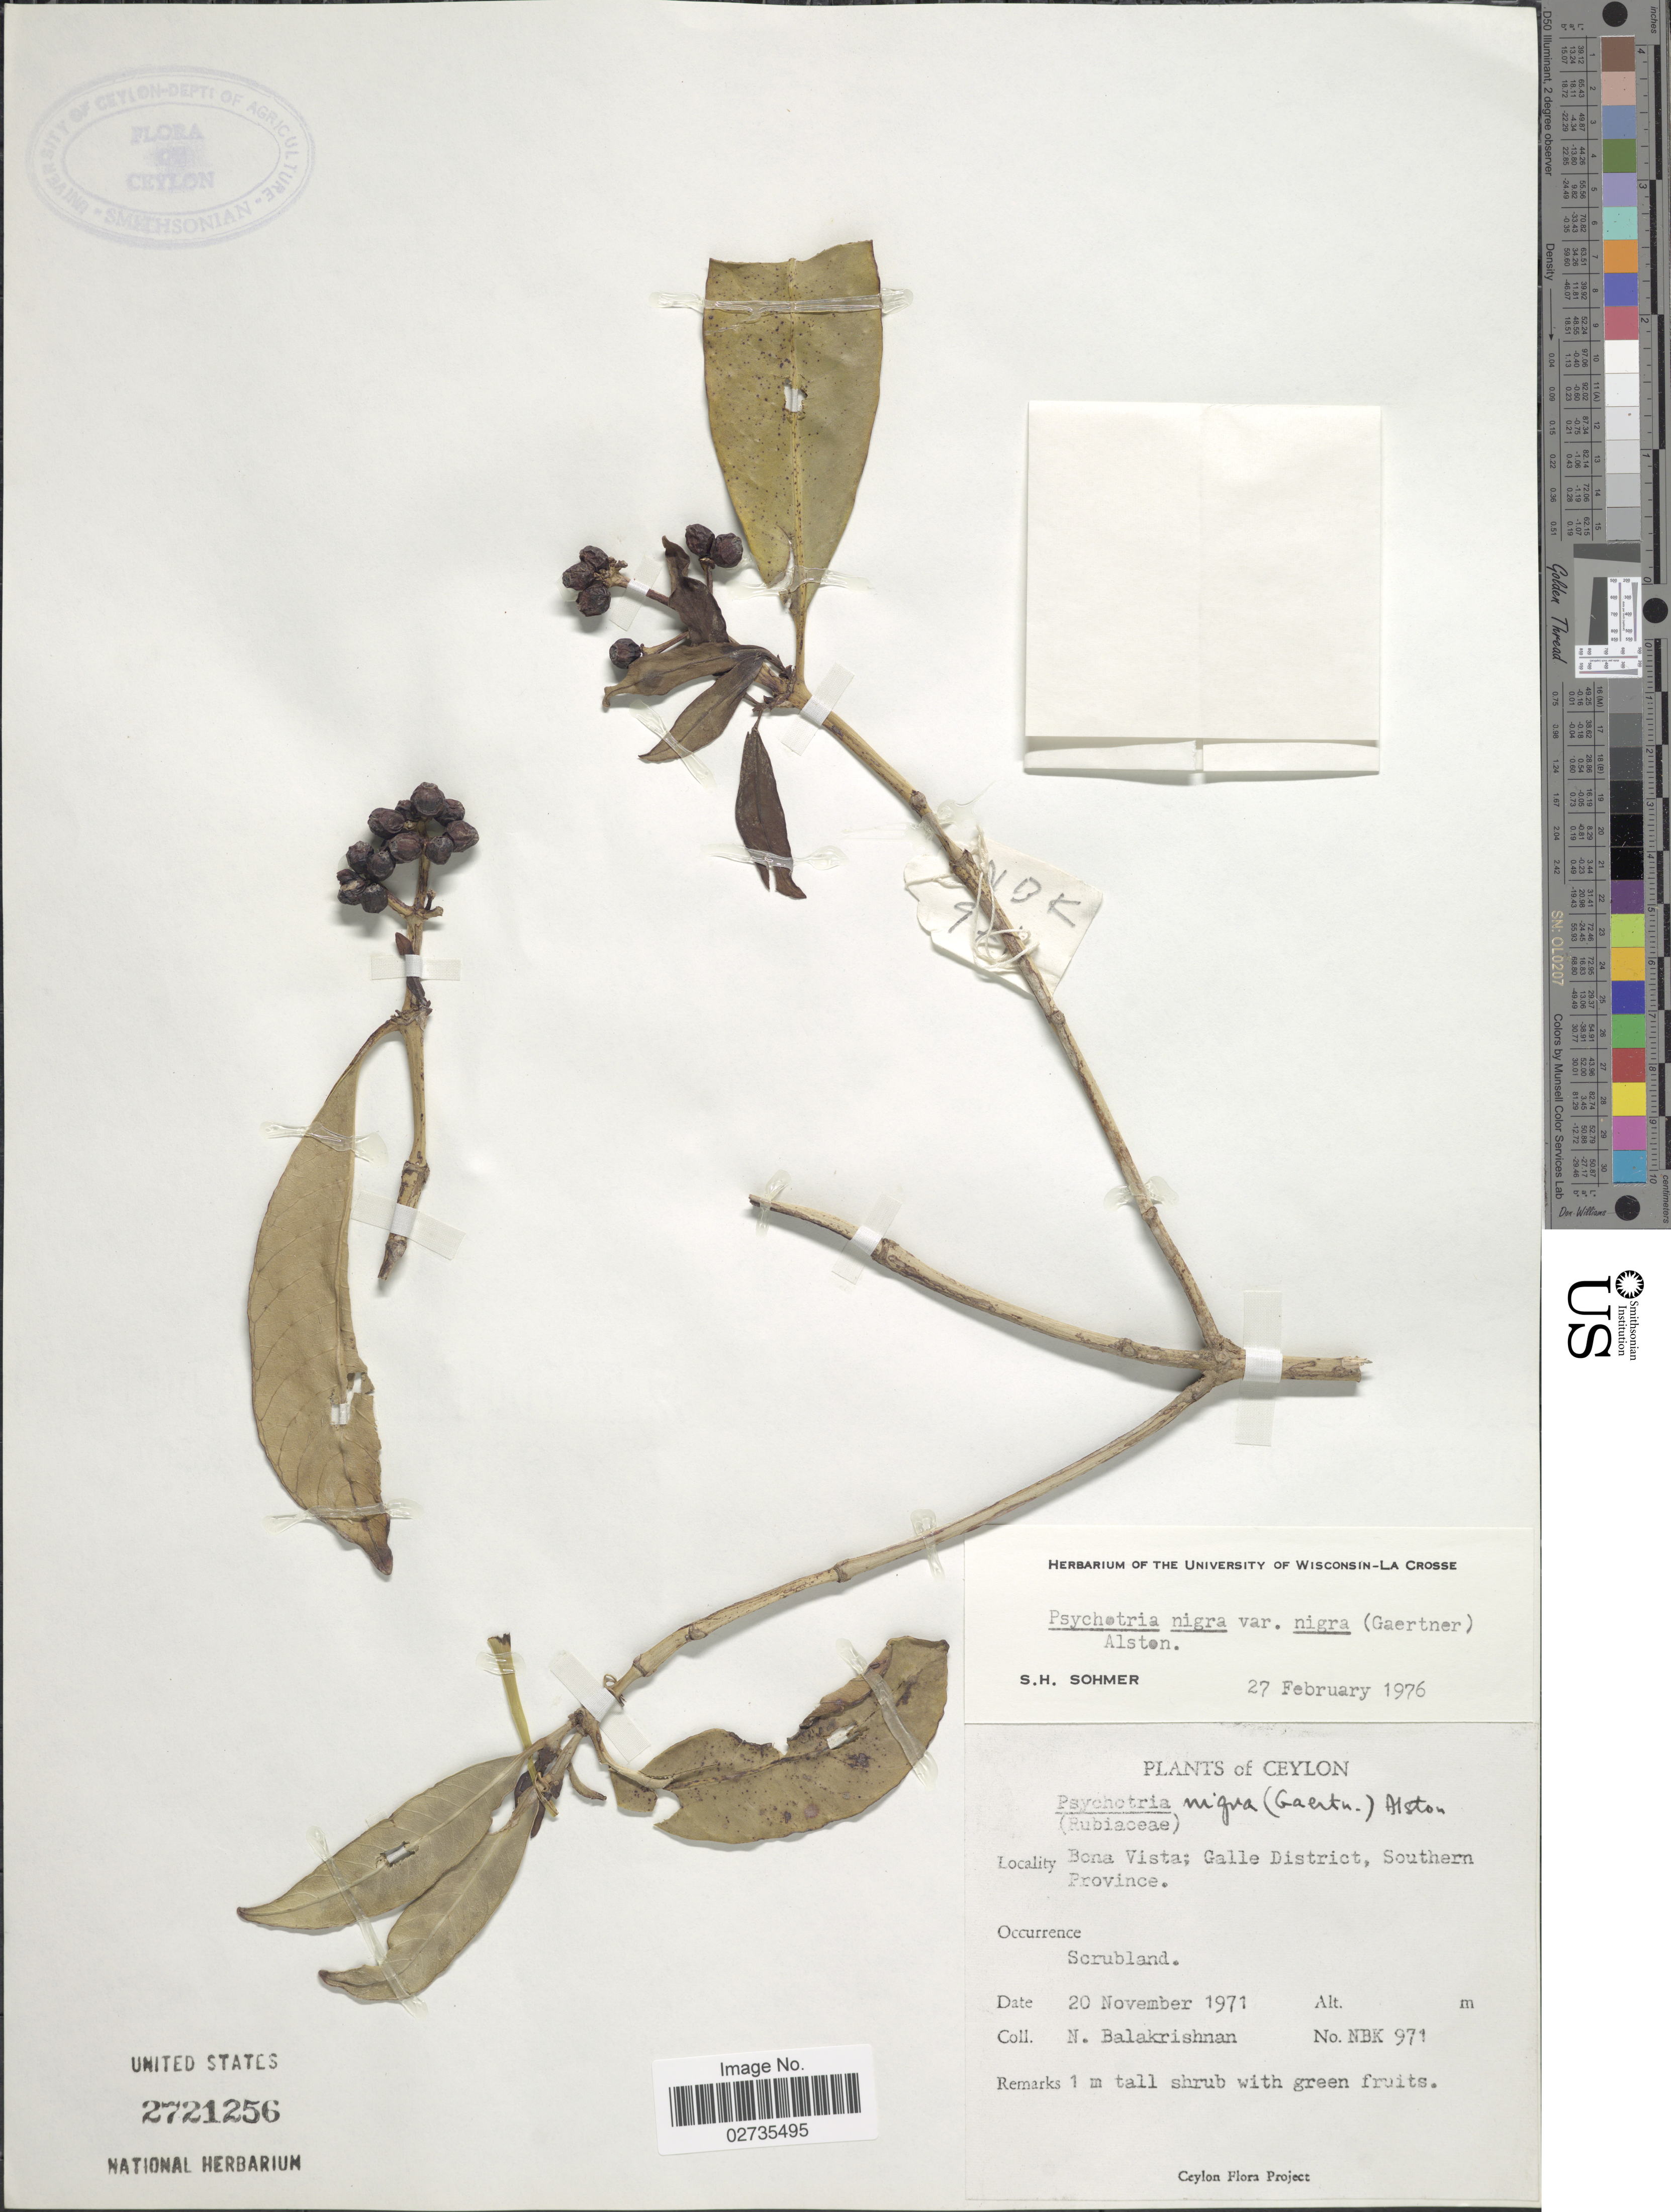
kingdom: Plantae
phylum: Tracheophyta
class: Magnoliopsida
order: Gentianales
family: Rubiaceae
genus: Psychotria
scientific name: Psychotria nigra var. nigra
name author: (Gaertn.) Alston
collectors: N. Balakrishnan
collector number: NBK 971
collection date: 1971-11-20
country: Sri Lanka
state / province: Southern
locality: Ceylon. Bona Vista, Galle District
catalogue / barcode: US 2721256